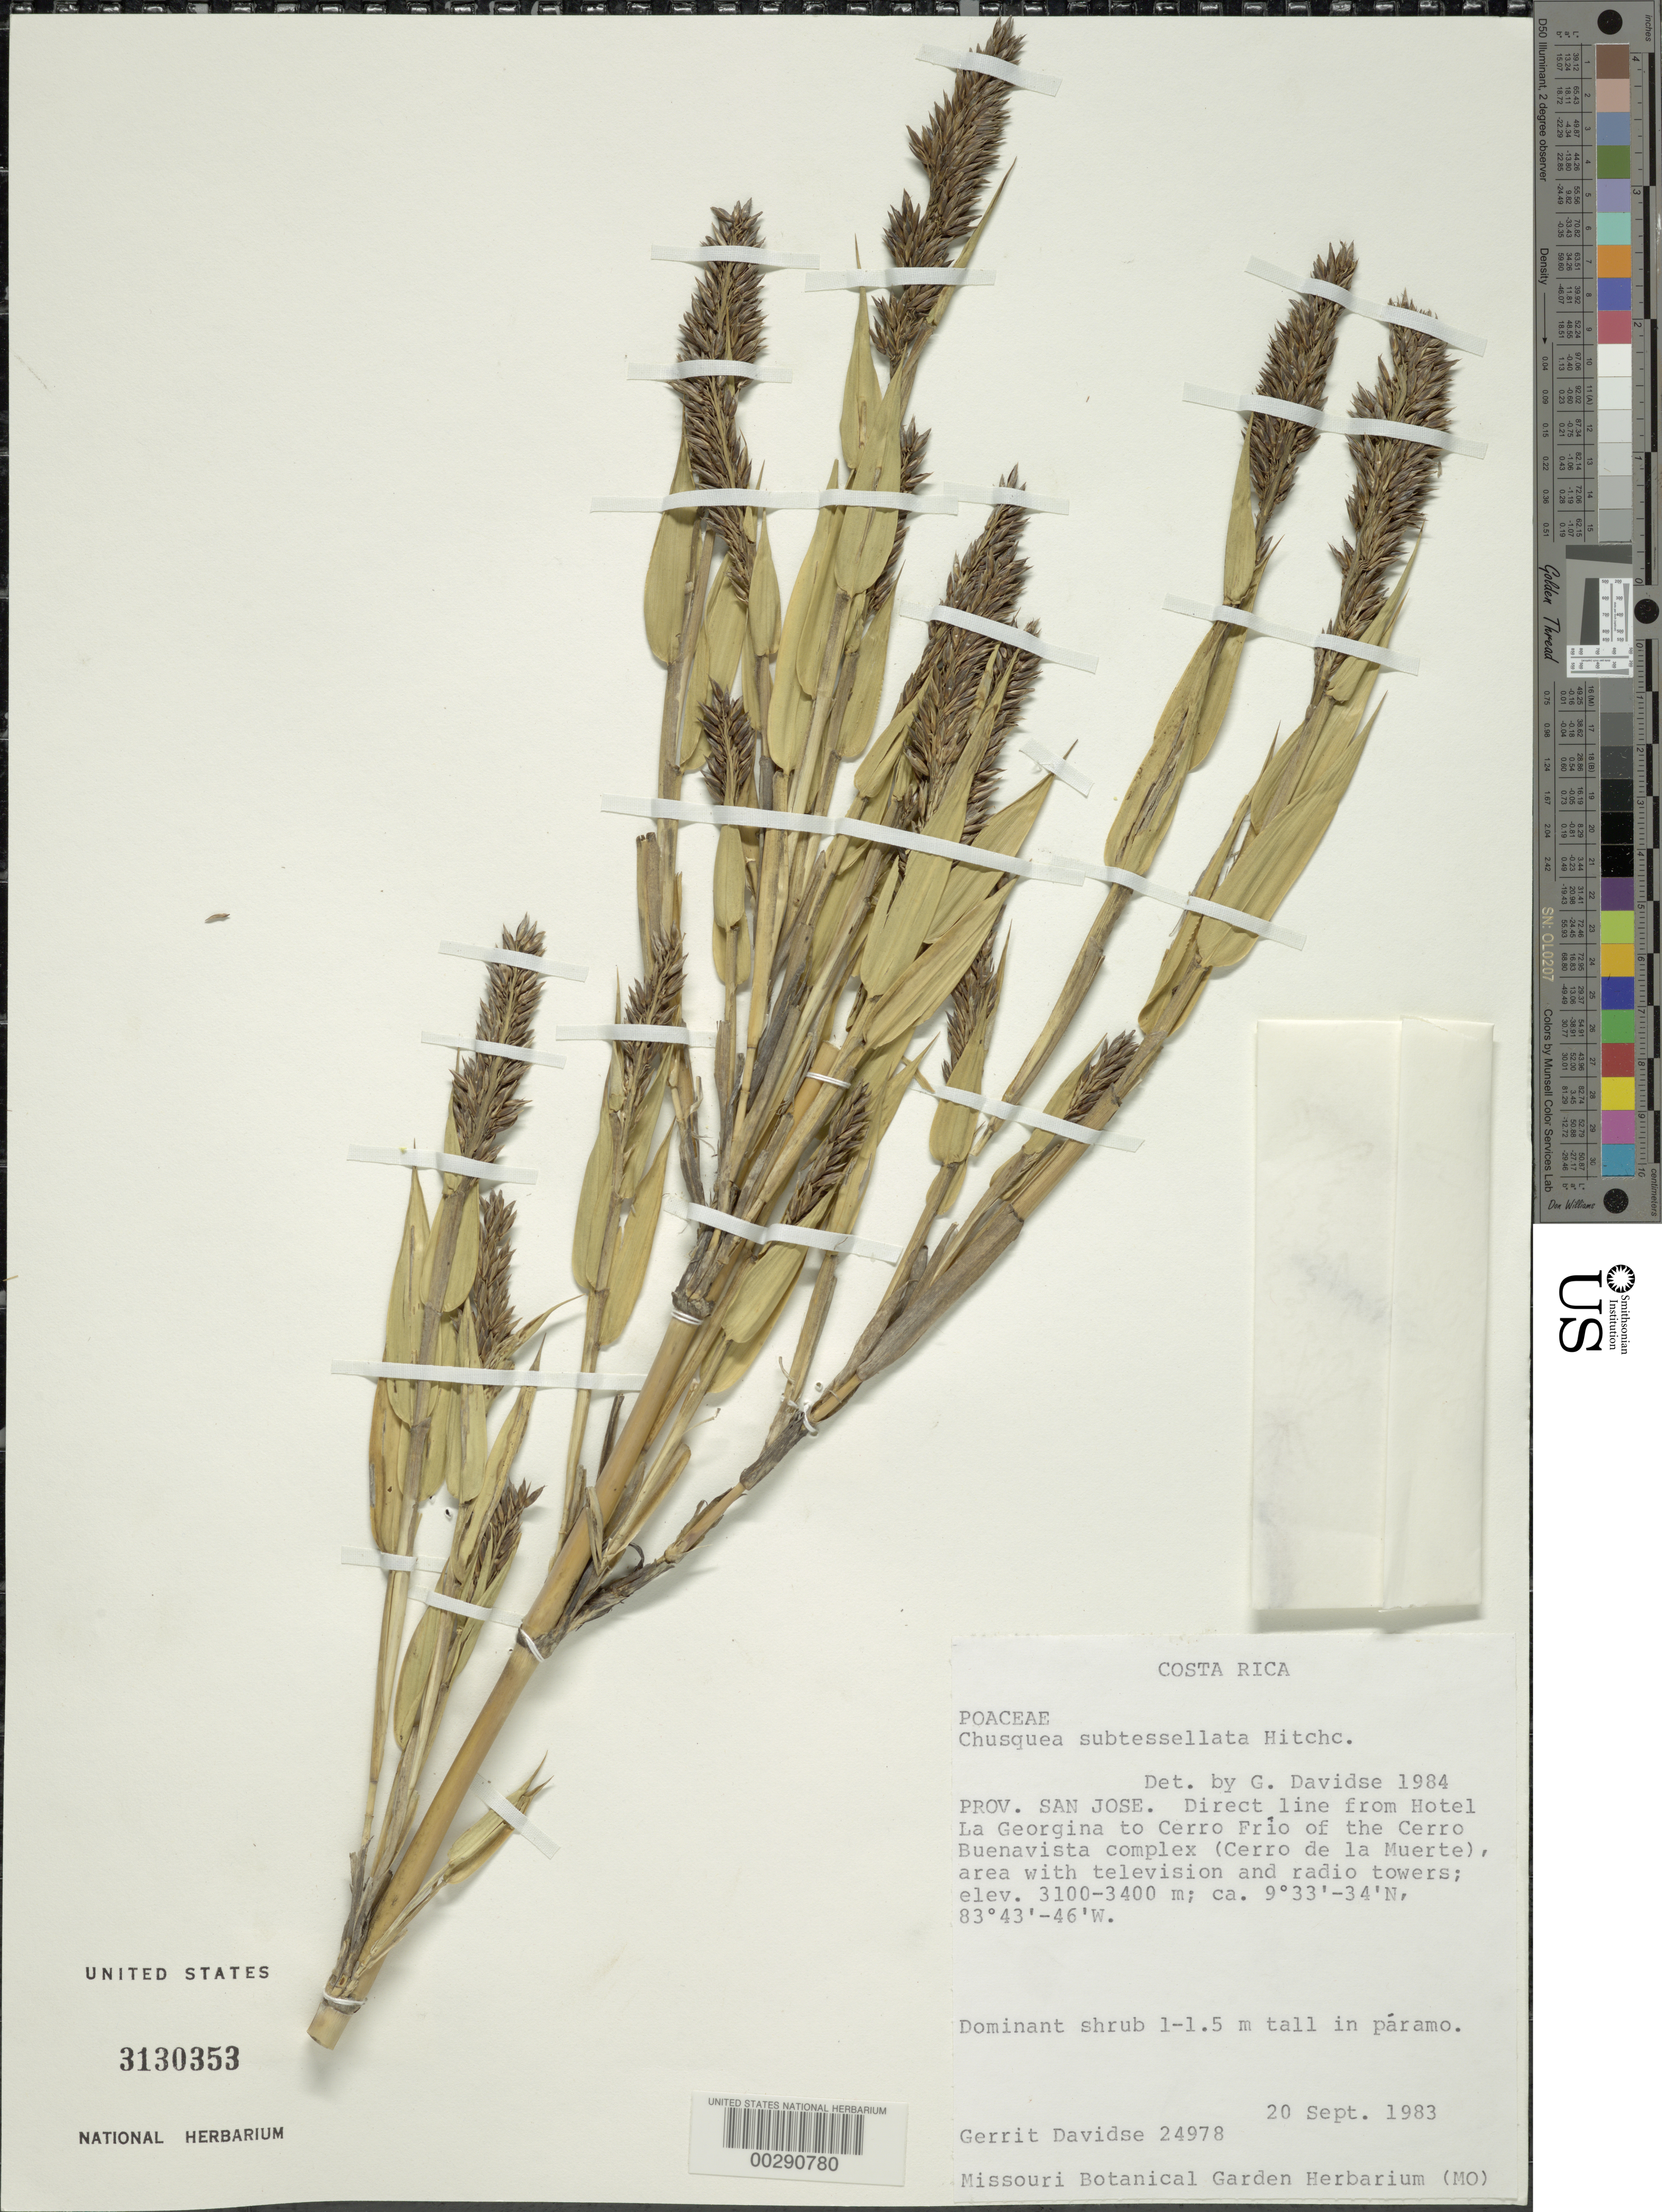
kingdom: Plantae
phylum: Tracheophyta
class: Liliopsida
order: Poales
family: Poaceae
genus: Chusquea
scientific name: Chusquea subtessellata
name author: Hitchc.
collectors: G. Davidse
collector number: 24978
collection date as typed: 20 Sep 1983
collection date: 1983-09-20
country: Costa Rica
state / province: San José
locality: Direct line from hotel la georgina to cerro frio of cerro buenavista complex (cerro de la muerte), area with tv and radio towers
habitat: Paramo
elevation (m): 3100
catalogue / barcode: US 3130353